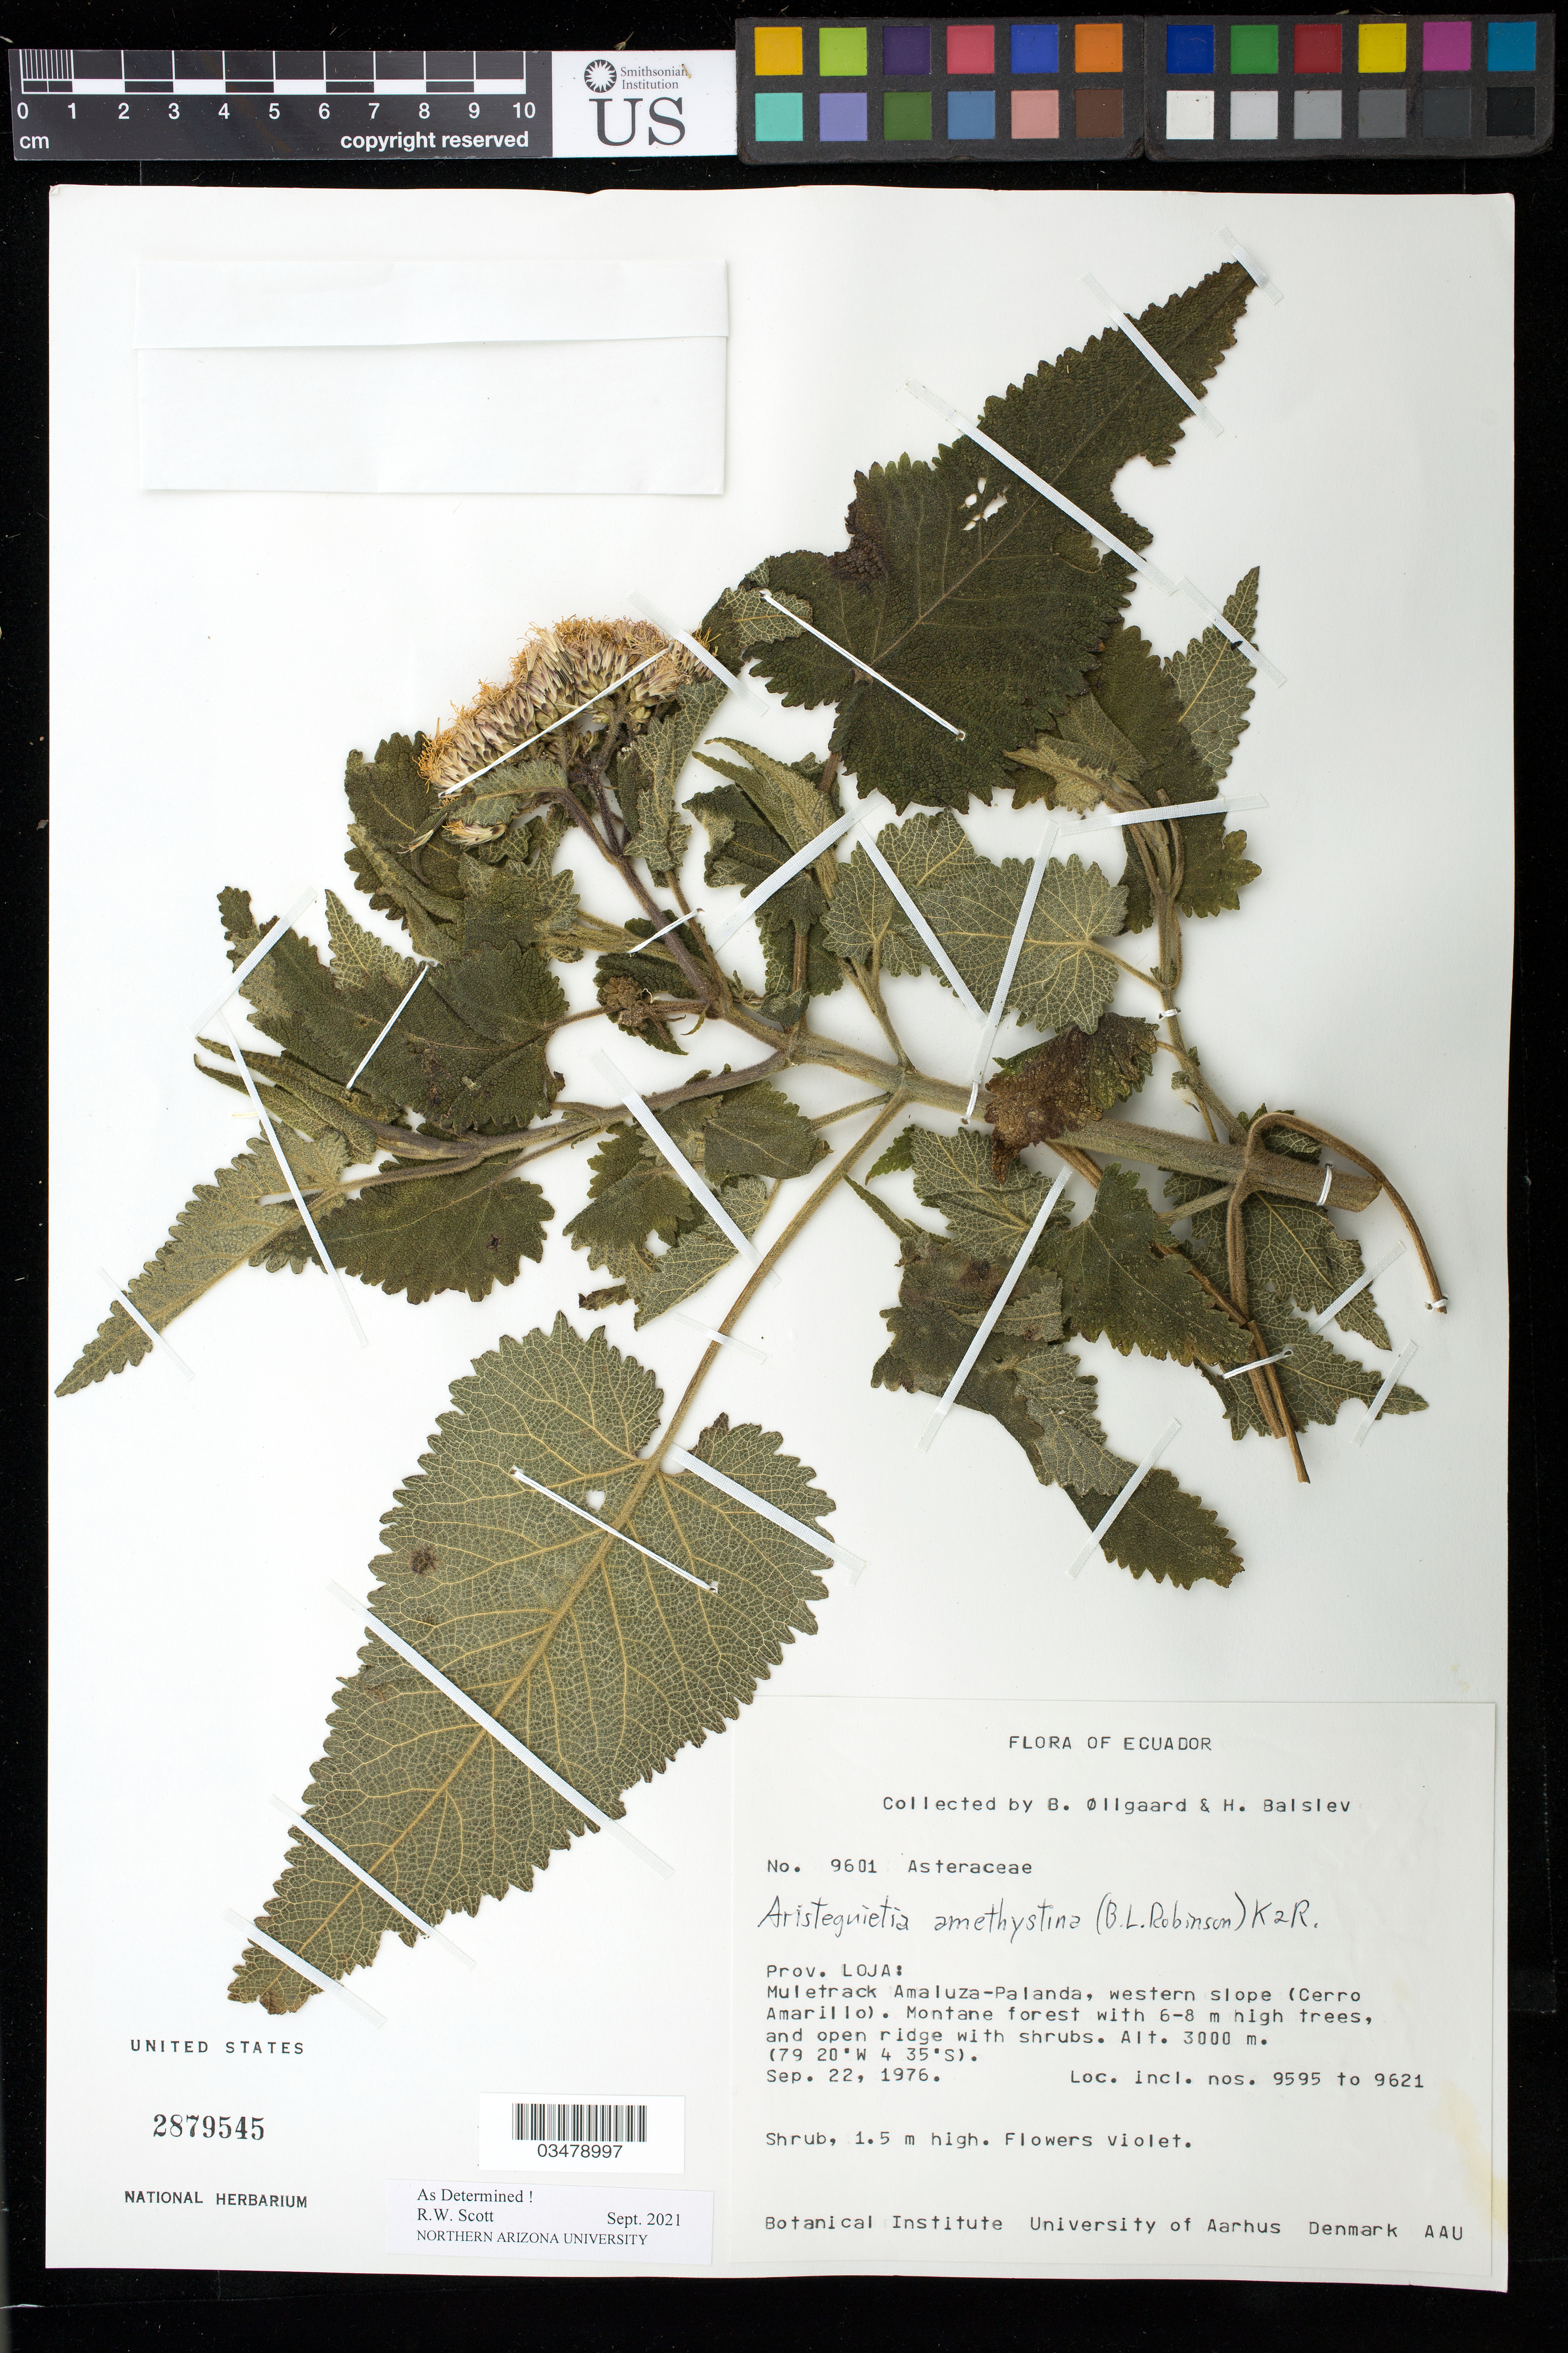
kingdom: Plantae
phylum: Tracheophyta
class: Magnoliopsida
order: Asterales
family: Asteraceae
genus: Aristeguietia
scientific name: Aristeguietia amethystina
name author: (B.L. Rob.) R.M. King & H. Rob.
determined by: Scott, R. W.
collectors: B. Øllgaard & H. Balsev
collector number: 9601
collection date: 1976-09-22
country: Ecuador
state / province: Loja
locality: Muletrack Amaluza-Palanda, western slope (Cerro Amarillo).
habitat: Montane forest with 6-8 m high trees, and open ridge with shrubs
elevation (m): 3000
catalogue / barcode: US 2879545